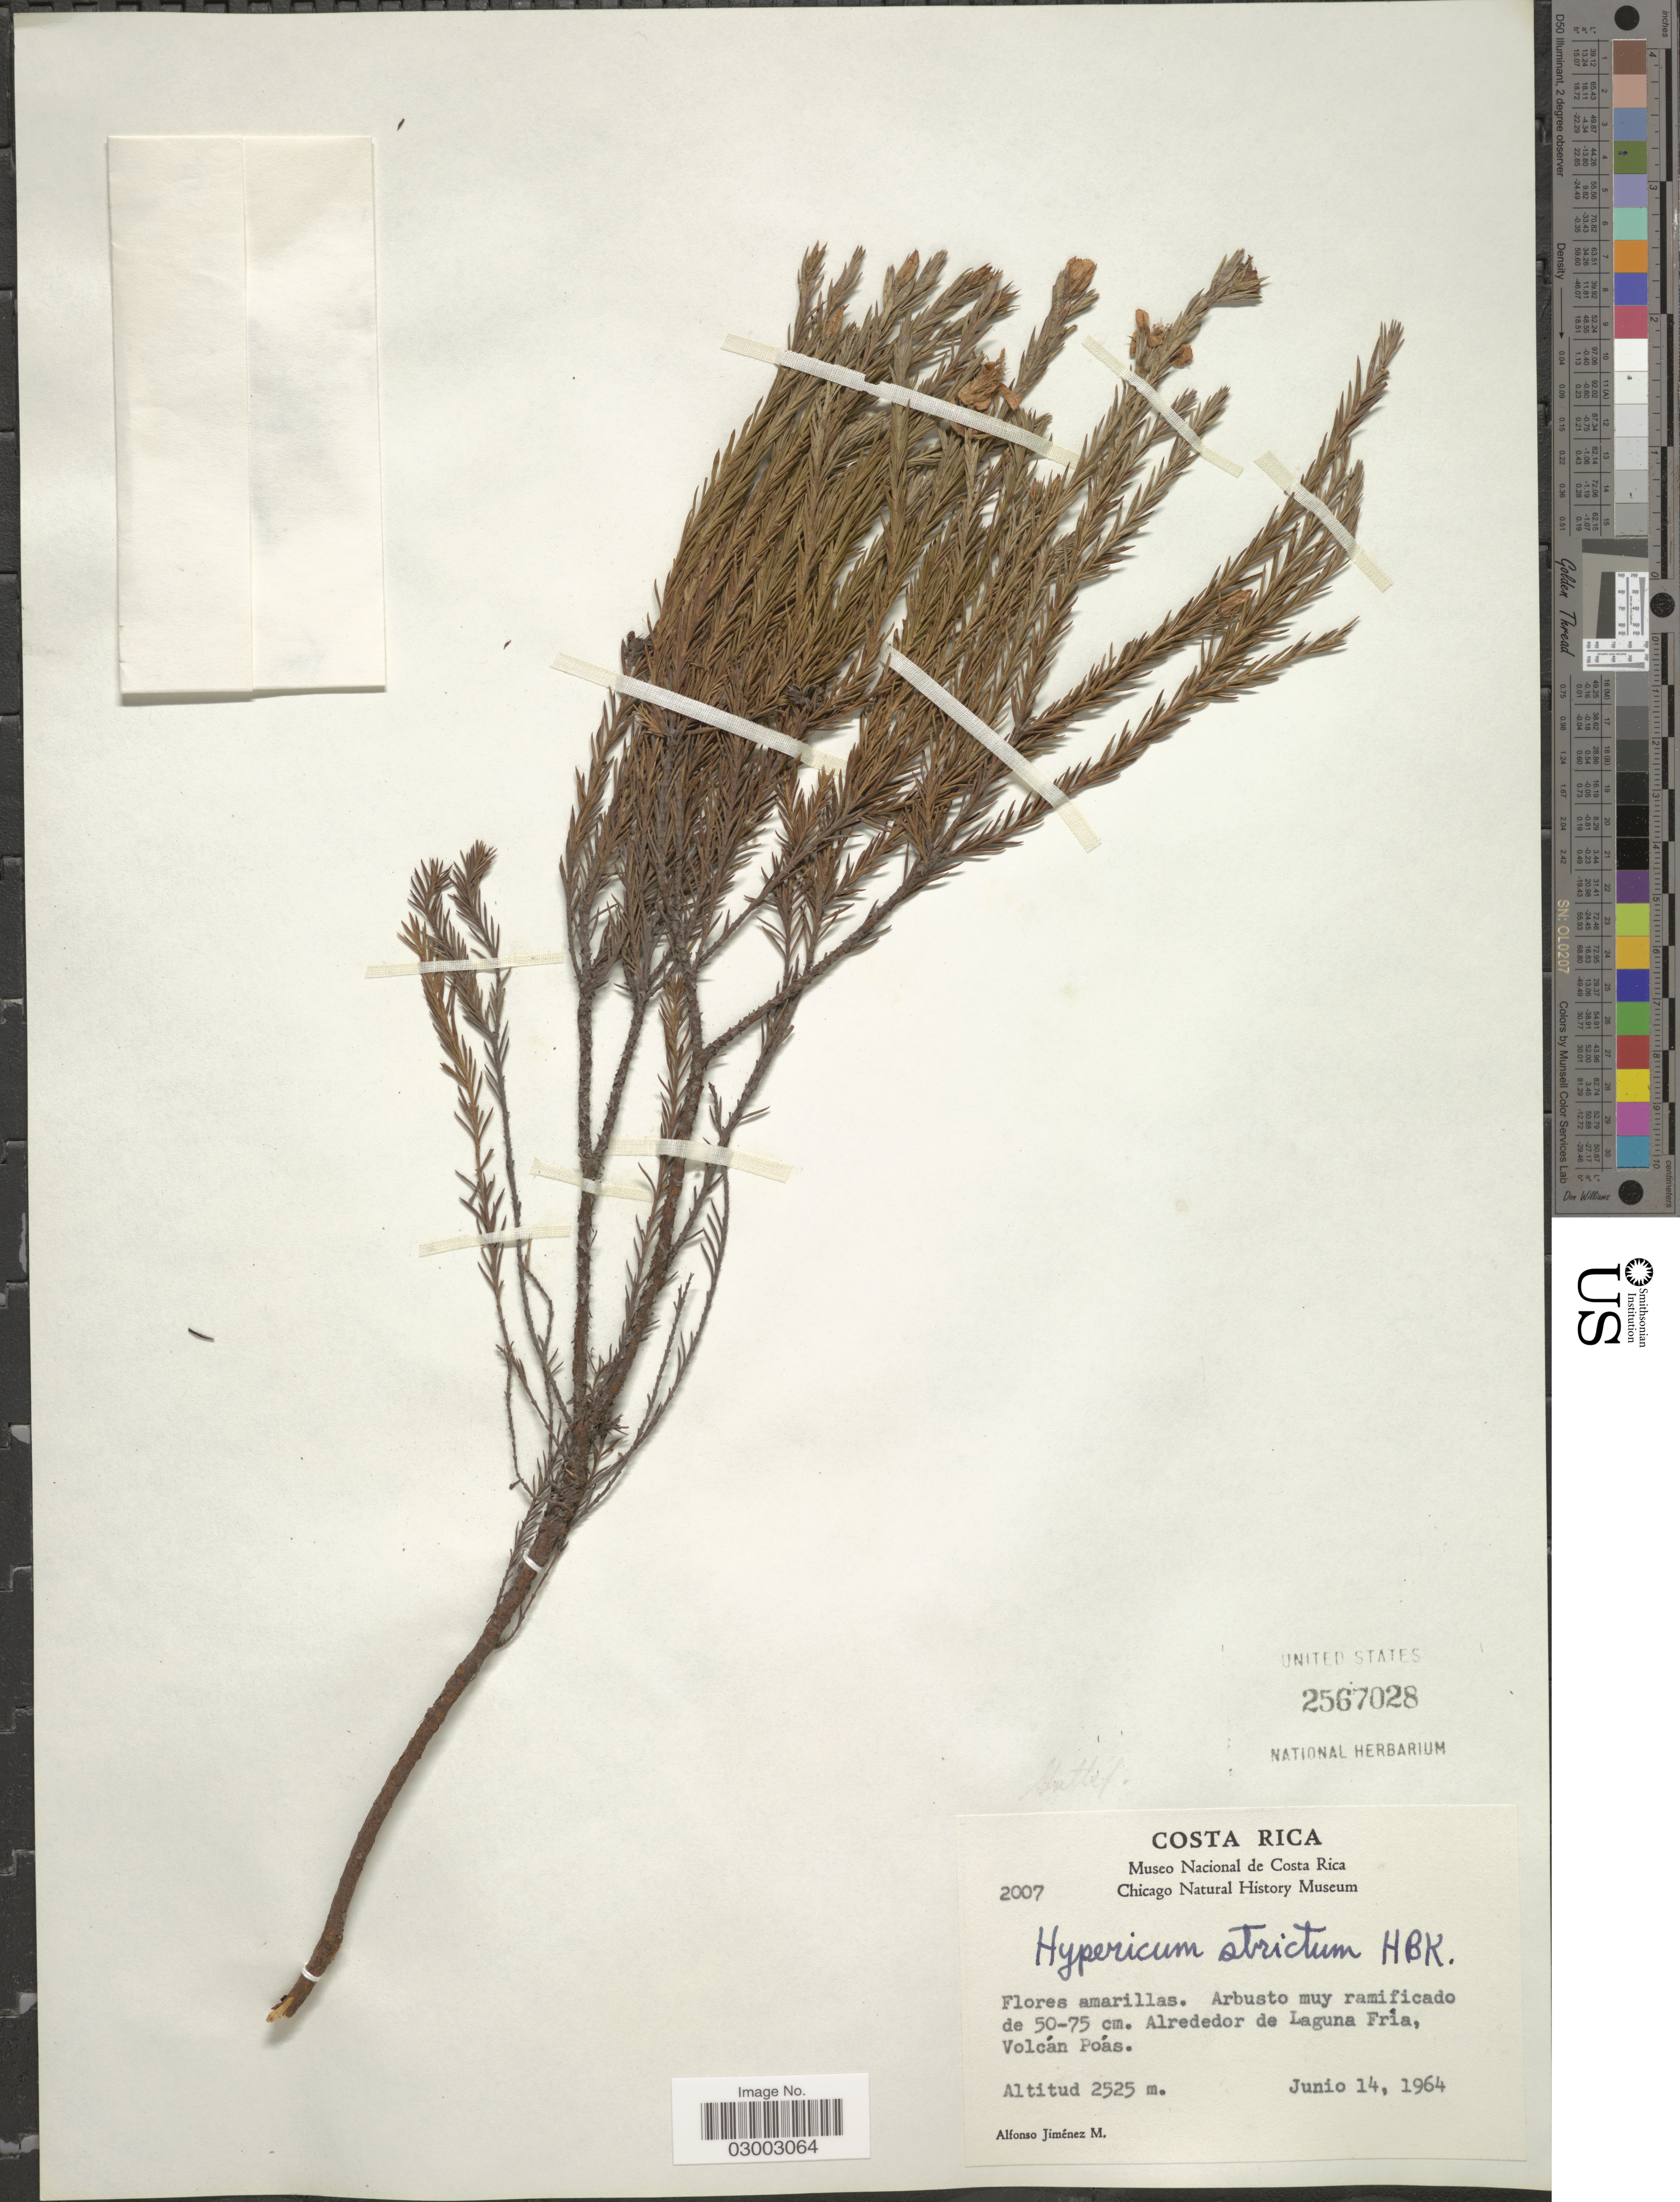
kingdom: Plantae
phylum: Tracheophyta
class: Magnoliopsida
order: Malpighiales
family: Hypericaceae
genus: Hypericum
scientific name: Hypericum strictum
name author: Kunth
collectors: A. Jimenez M.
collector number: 2007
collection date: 1964-06-14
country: Costa Rica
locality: Alrededor de Laguna Fría, Volcán Poás.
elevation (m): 2525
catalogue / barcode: US 2567028